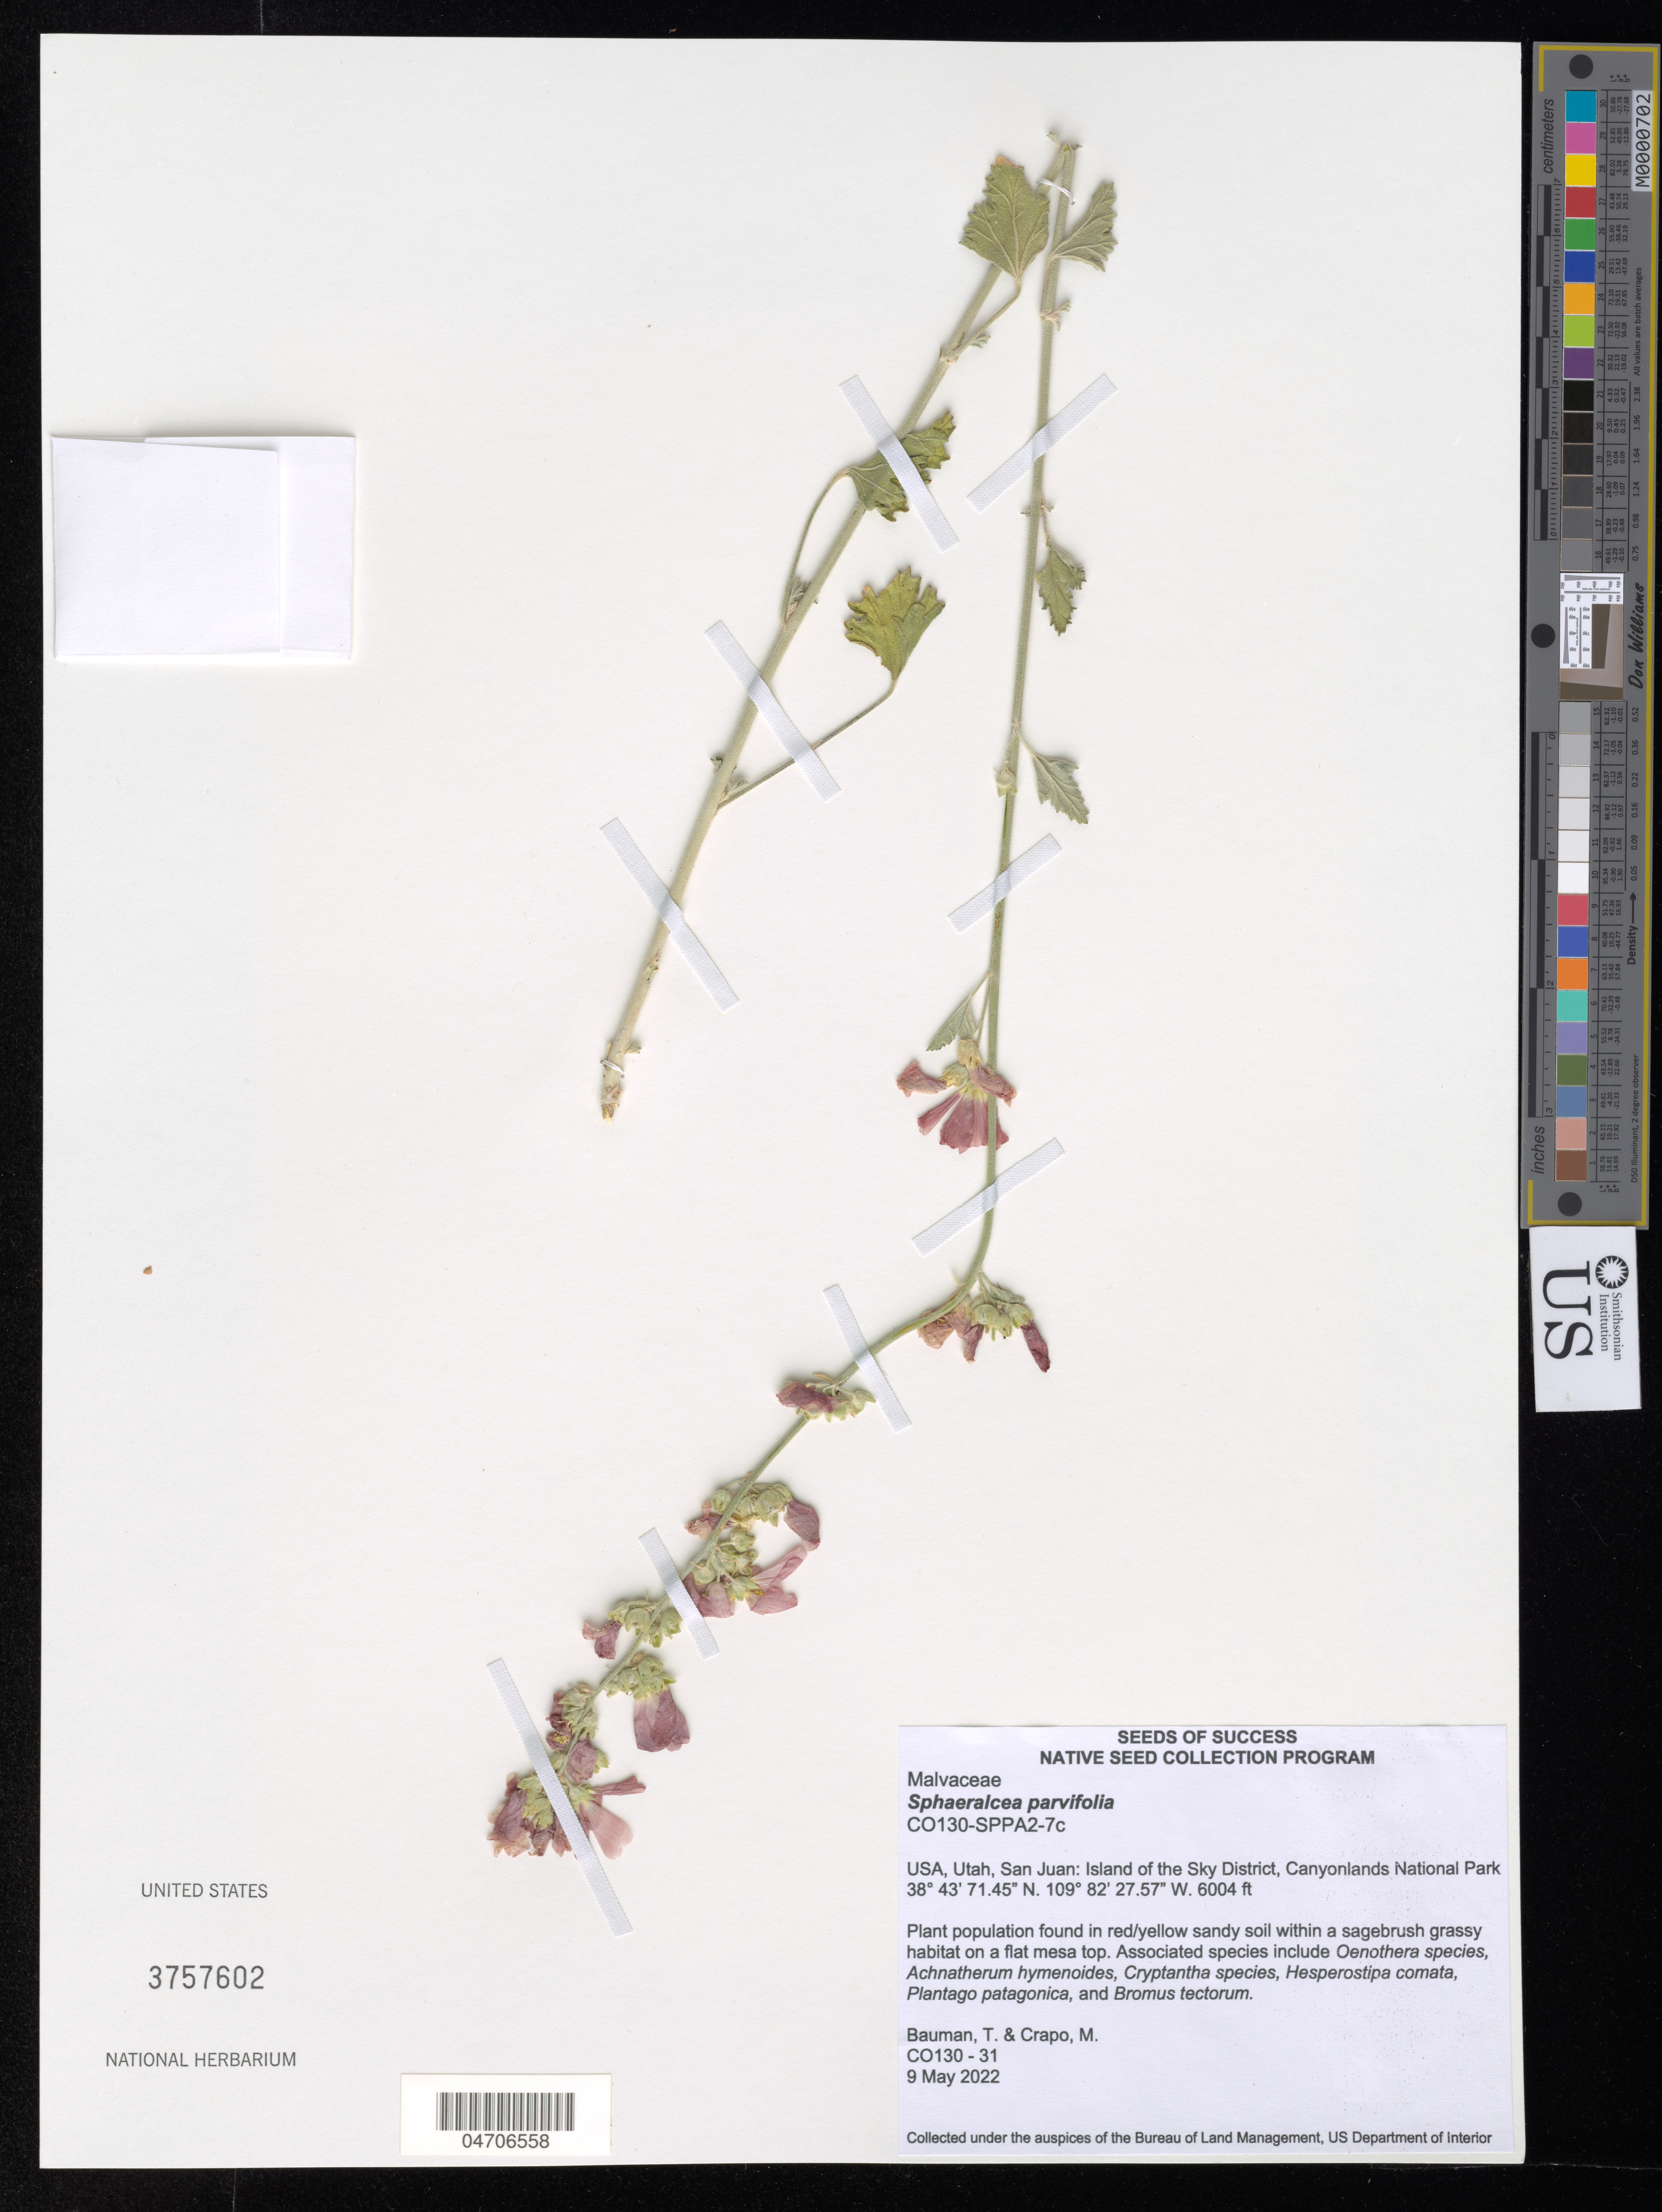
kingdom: Plantae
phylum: Tracheophyta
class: Magnoliopsida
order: Malvales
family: Malvaceae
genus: Sphaeralcea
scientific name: Sphaeralcea parvifolia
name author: A. Nelson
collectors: K. Gage & G. Woronow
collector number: CO130-31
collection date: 2022-05-09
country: United States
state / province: Utah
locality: San Juan: Island of the Sky District, Canyonlands National Park.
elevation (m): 1830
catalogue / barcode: US 3757602